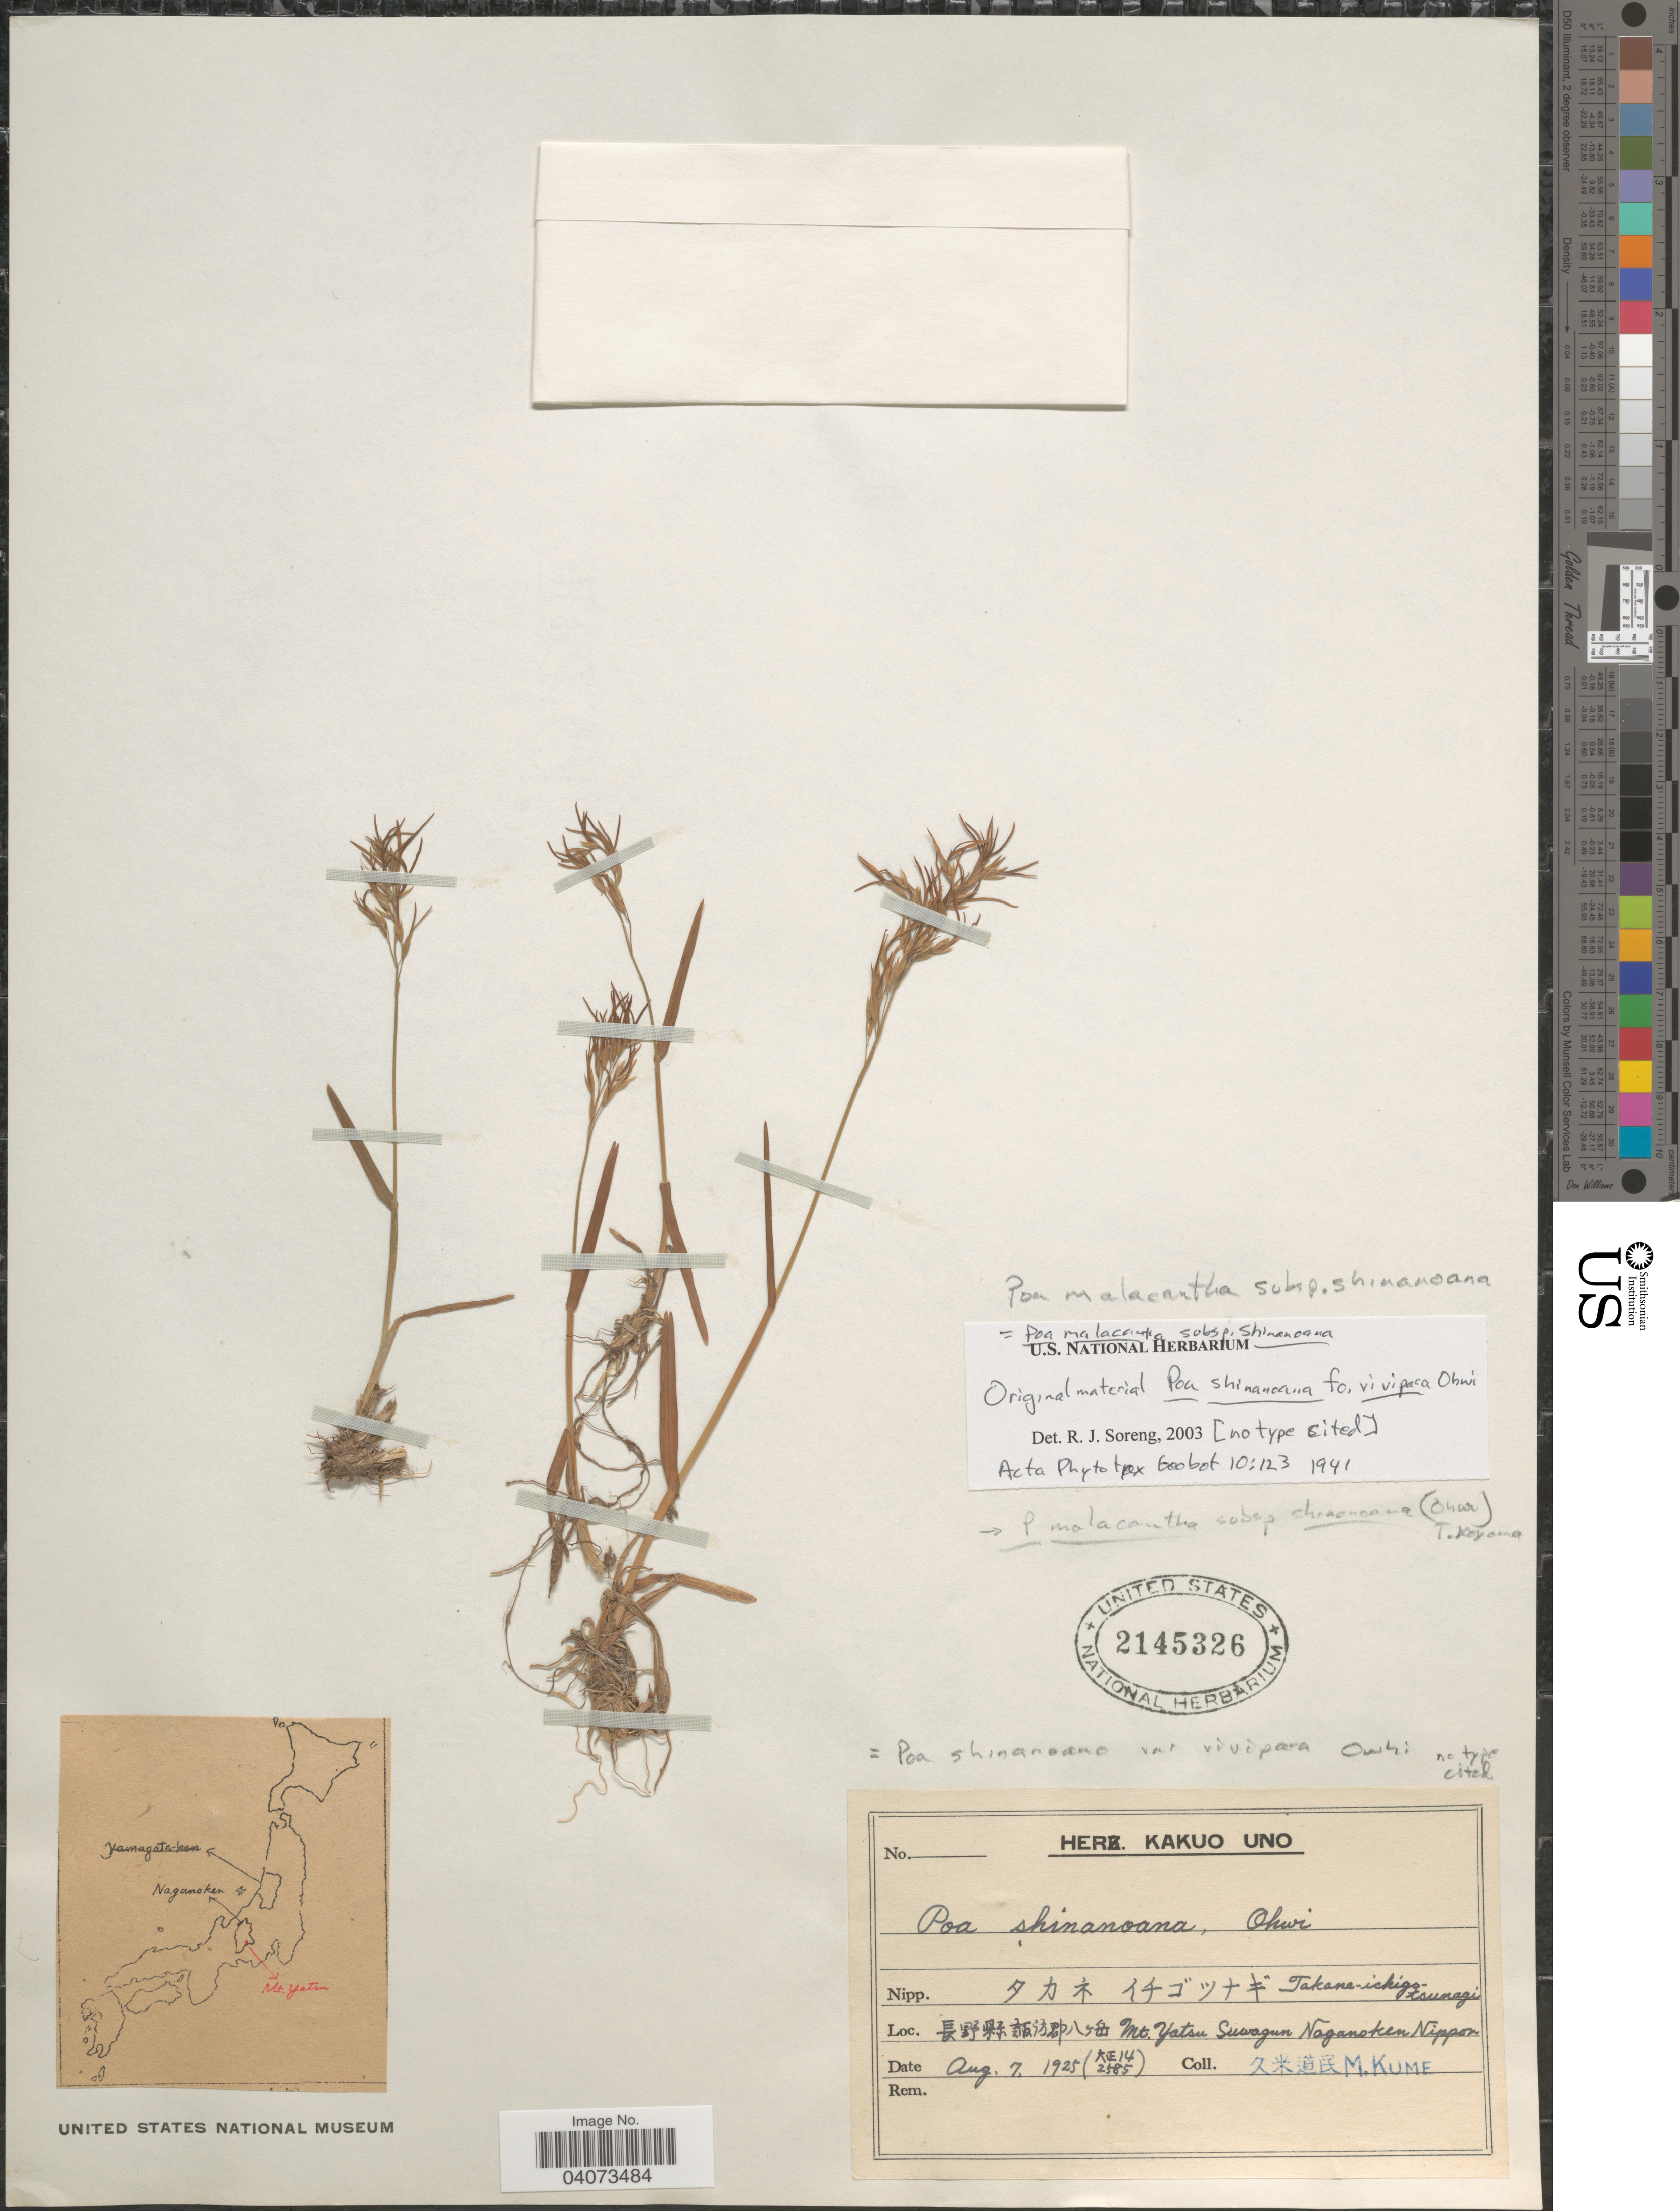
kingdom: Plantae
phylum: Tracheophyta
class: Liliopsida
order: Poales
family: Poaceae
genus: Poa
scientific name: Poa malacantha subsp. shinanoana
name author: (Ohwi) T. Koyama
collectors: M. Kume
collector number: (x 2585)?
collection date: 1925-08-07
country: Japan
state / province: Nagano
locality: X Mt. Yatsu Suwagun Naganoken Nippon.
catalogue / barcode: US 2145326